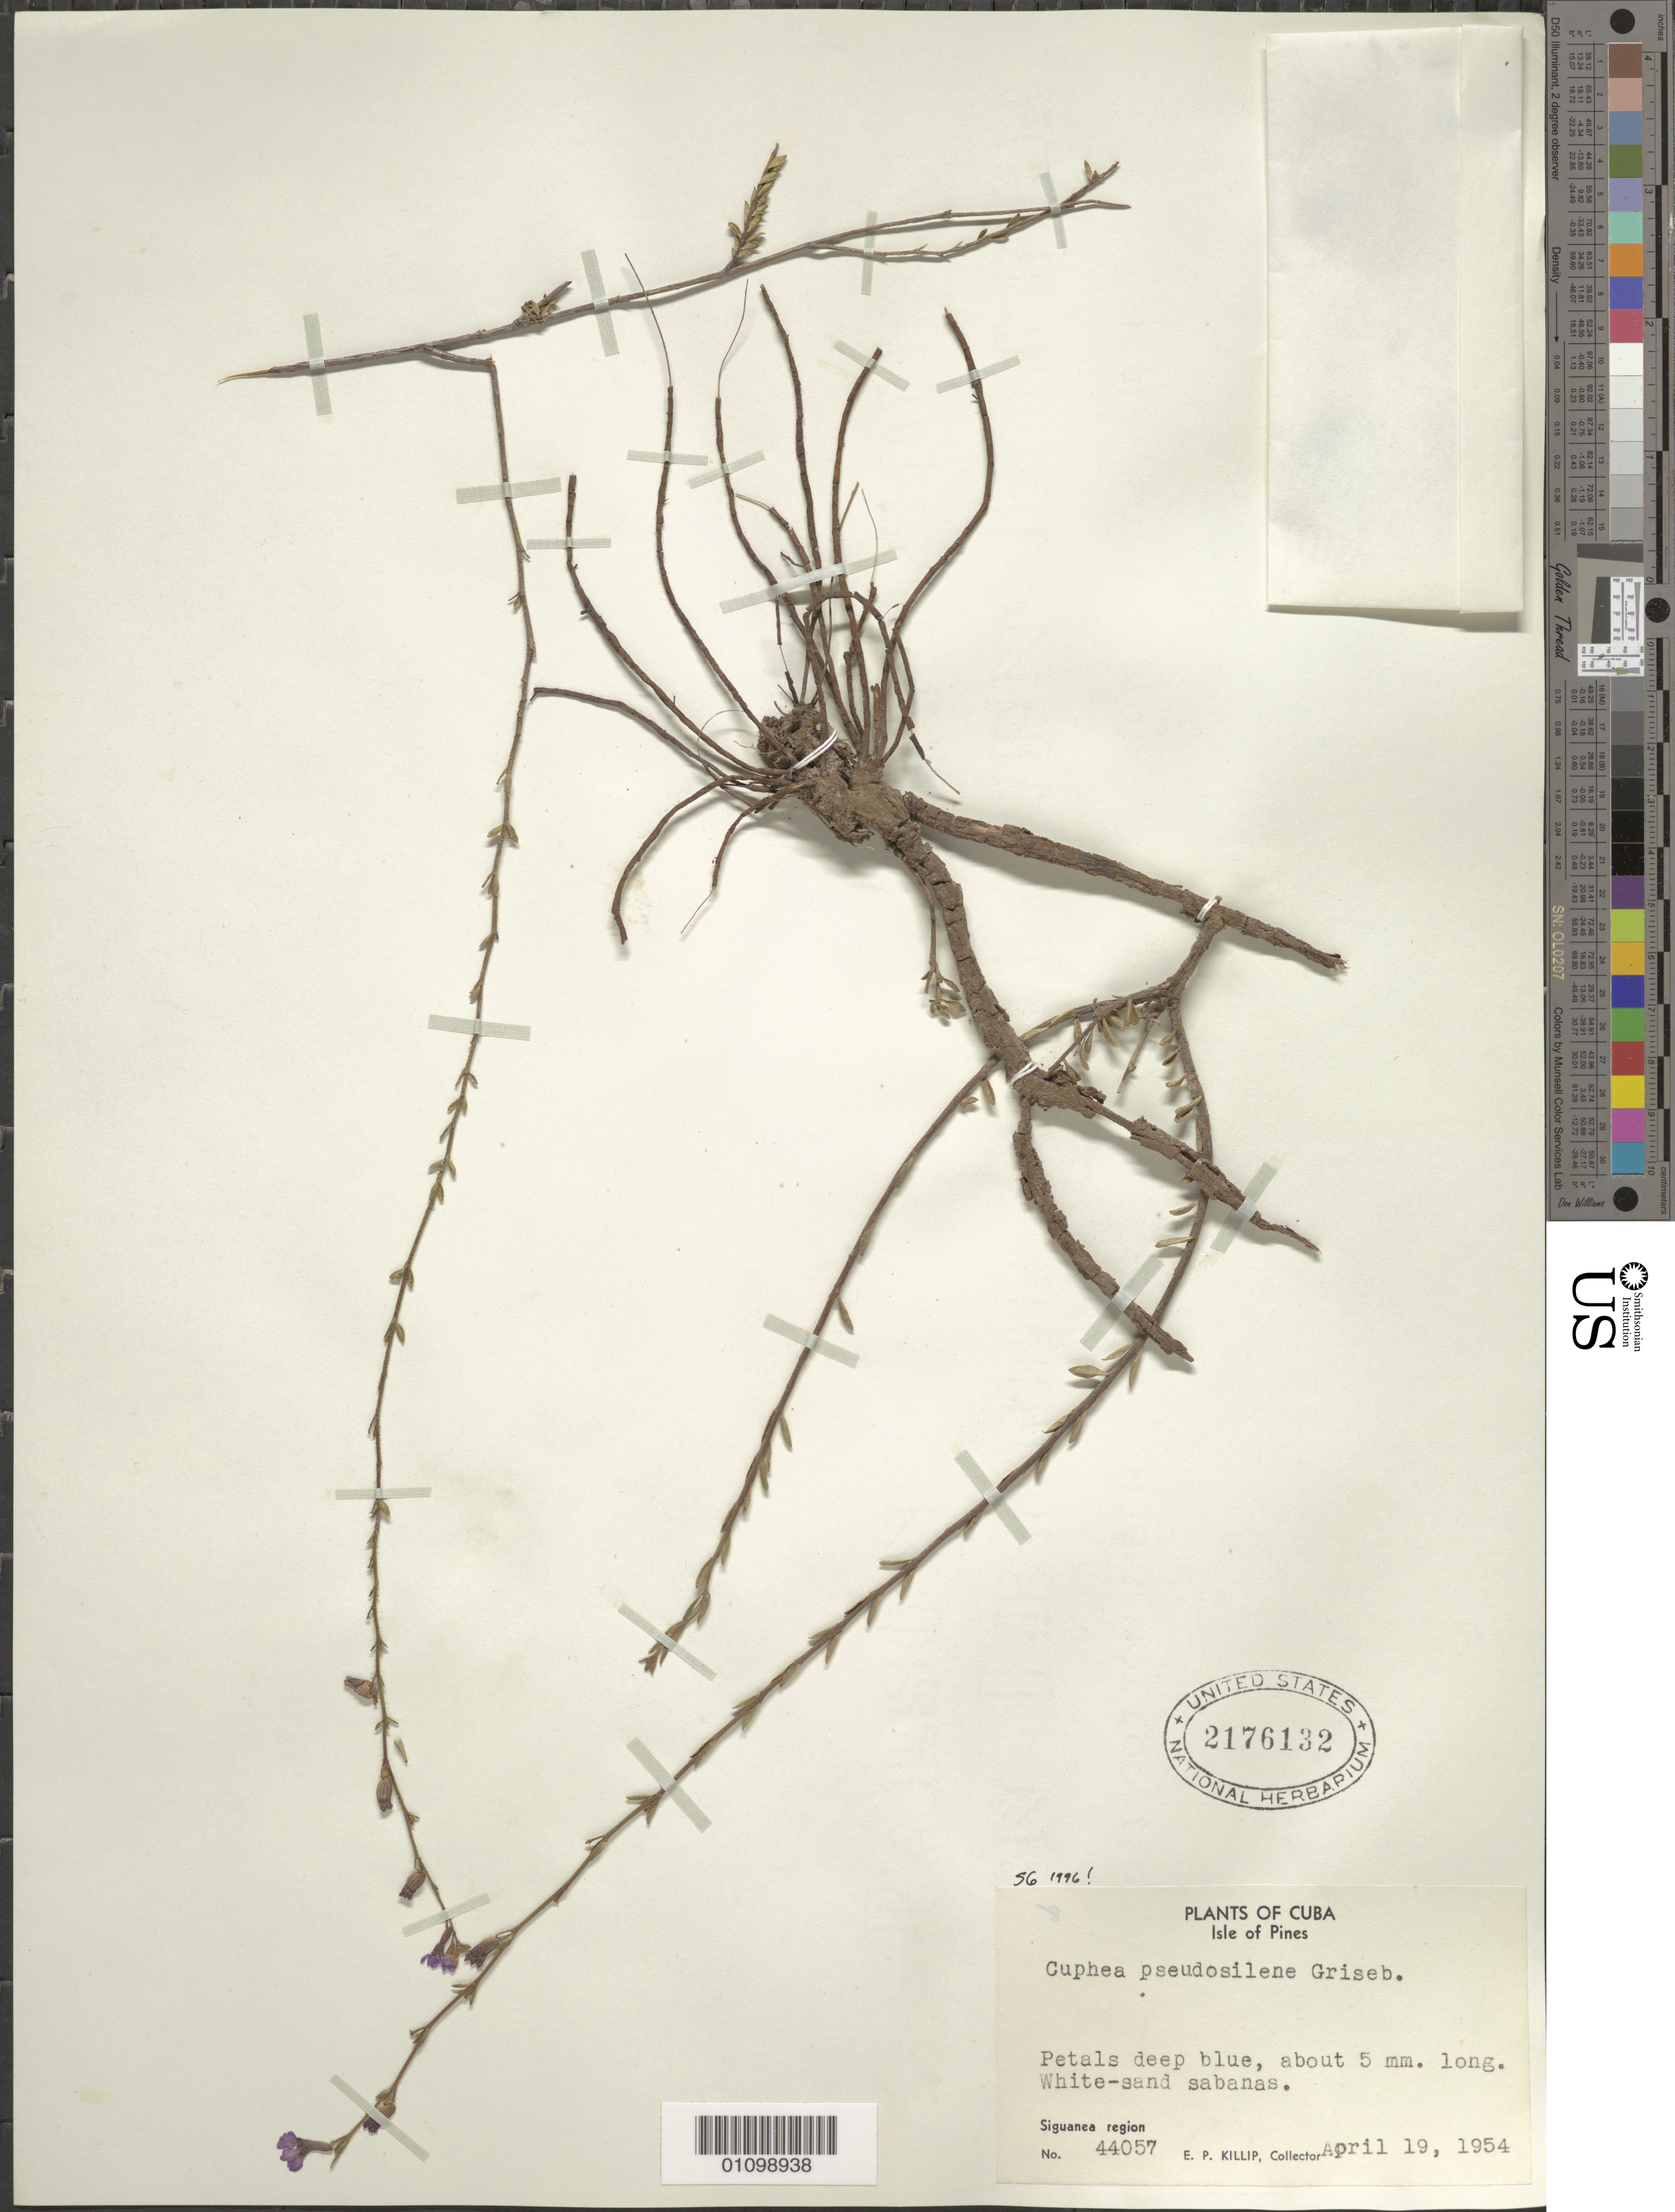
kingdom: Plantae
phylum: Tracheophyta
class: Magnoliopsida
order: Myrtales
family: Lythraceae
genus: Cuphea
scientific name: Cuphea pseudosilene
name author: Griseb.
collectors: E. P. Killip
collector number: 44057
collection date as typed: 19 Apr 1954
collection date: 1954-04-19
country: Cuba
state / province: Isla de La Juventud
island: Isla de la Juventud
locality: White sand sabanas Siguanea region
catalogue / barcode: US 2176132